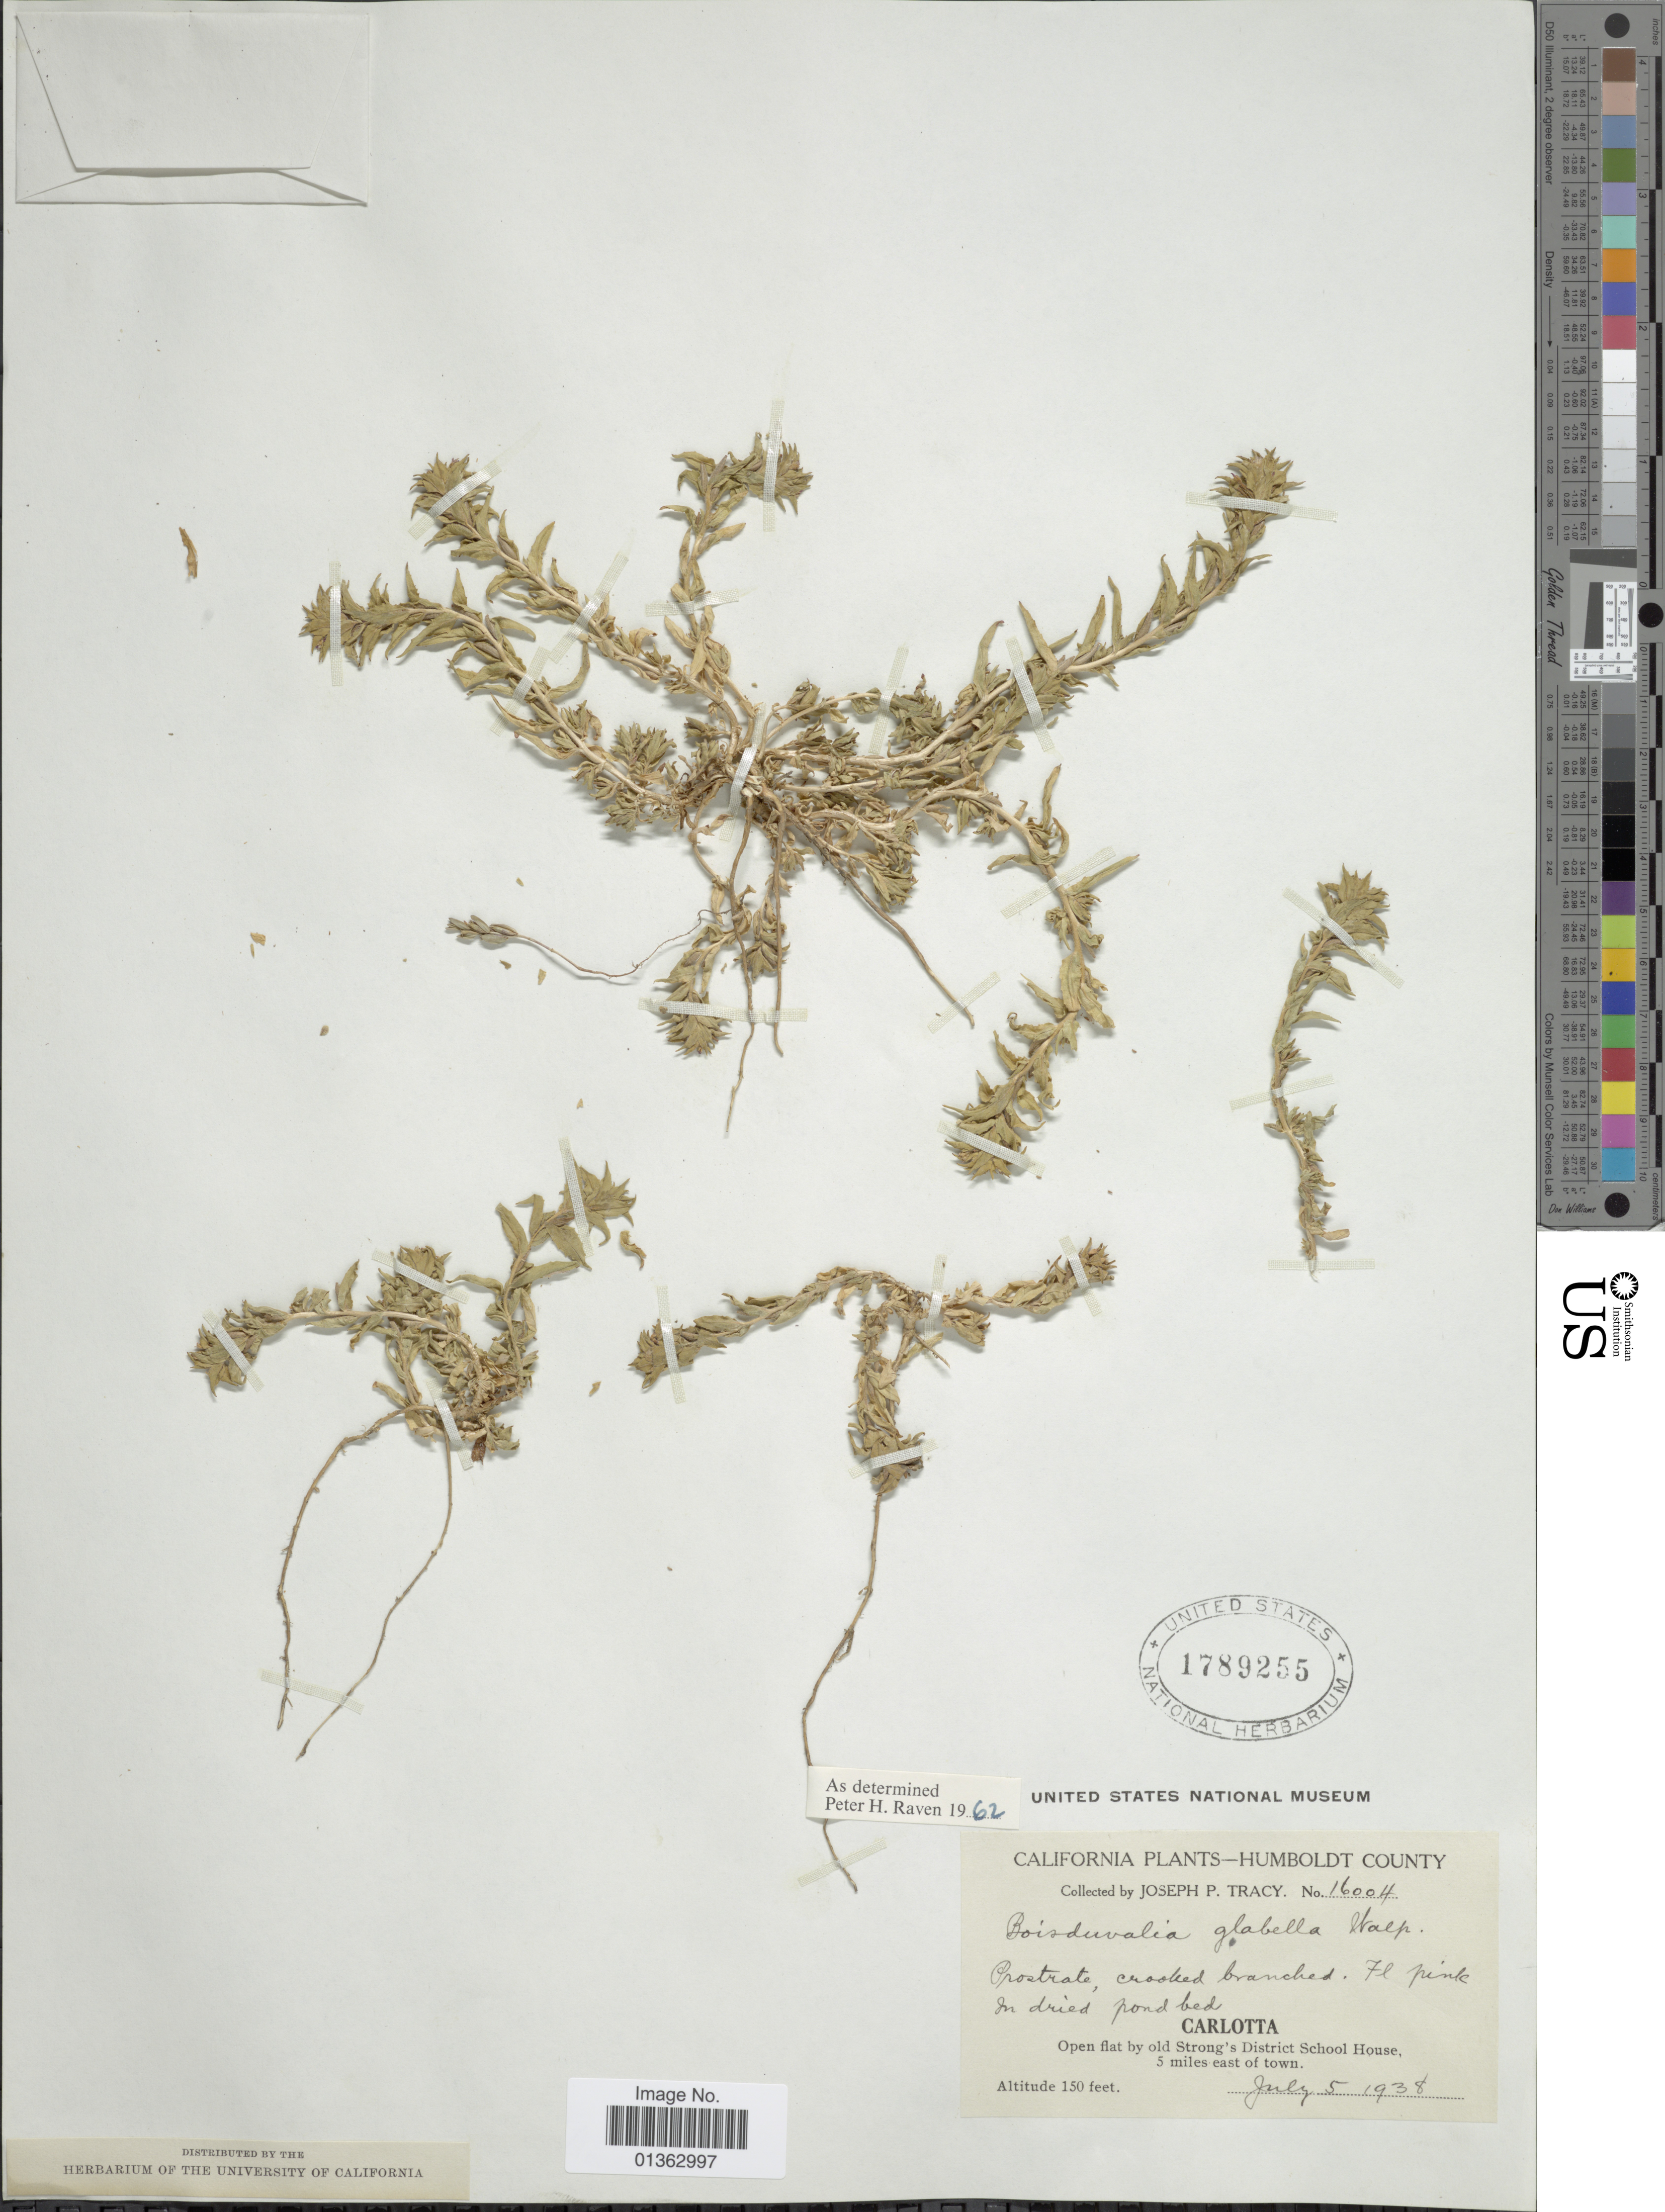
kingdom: Plantae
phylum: Tracheophyta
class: Magnoliopsida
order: Myrtales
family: Onagraceae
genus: Epilobium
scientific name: Epilobium campestre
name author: (Jeps.) Hoch & W.L. Wagner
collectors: J. Tracy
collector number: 16004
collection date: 1938-07-05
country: United States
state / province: California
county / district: Humboldt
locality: Humboldt County. Carlotta. Open flat by old Strong's District School House, 5 miles east of town.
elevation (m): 46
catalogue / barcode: US 1789255